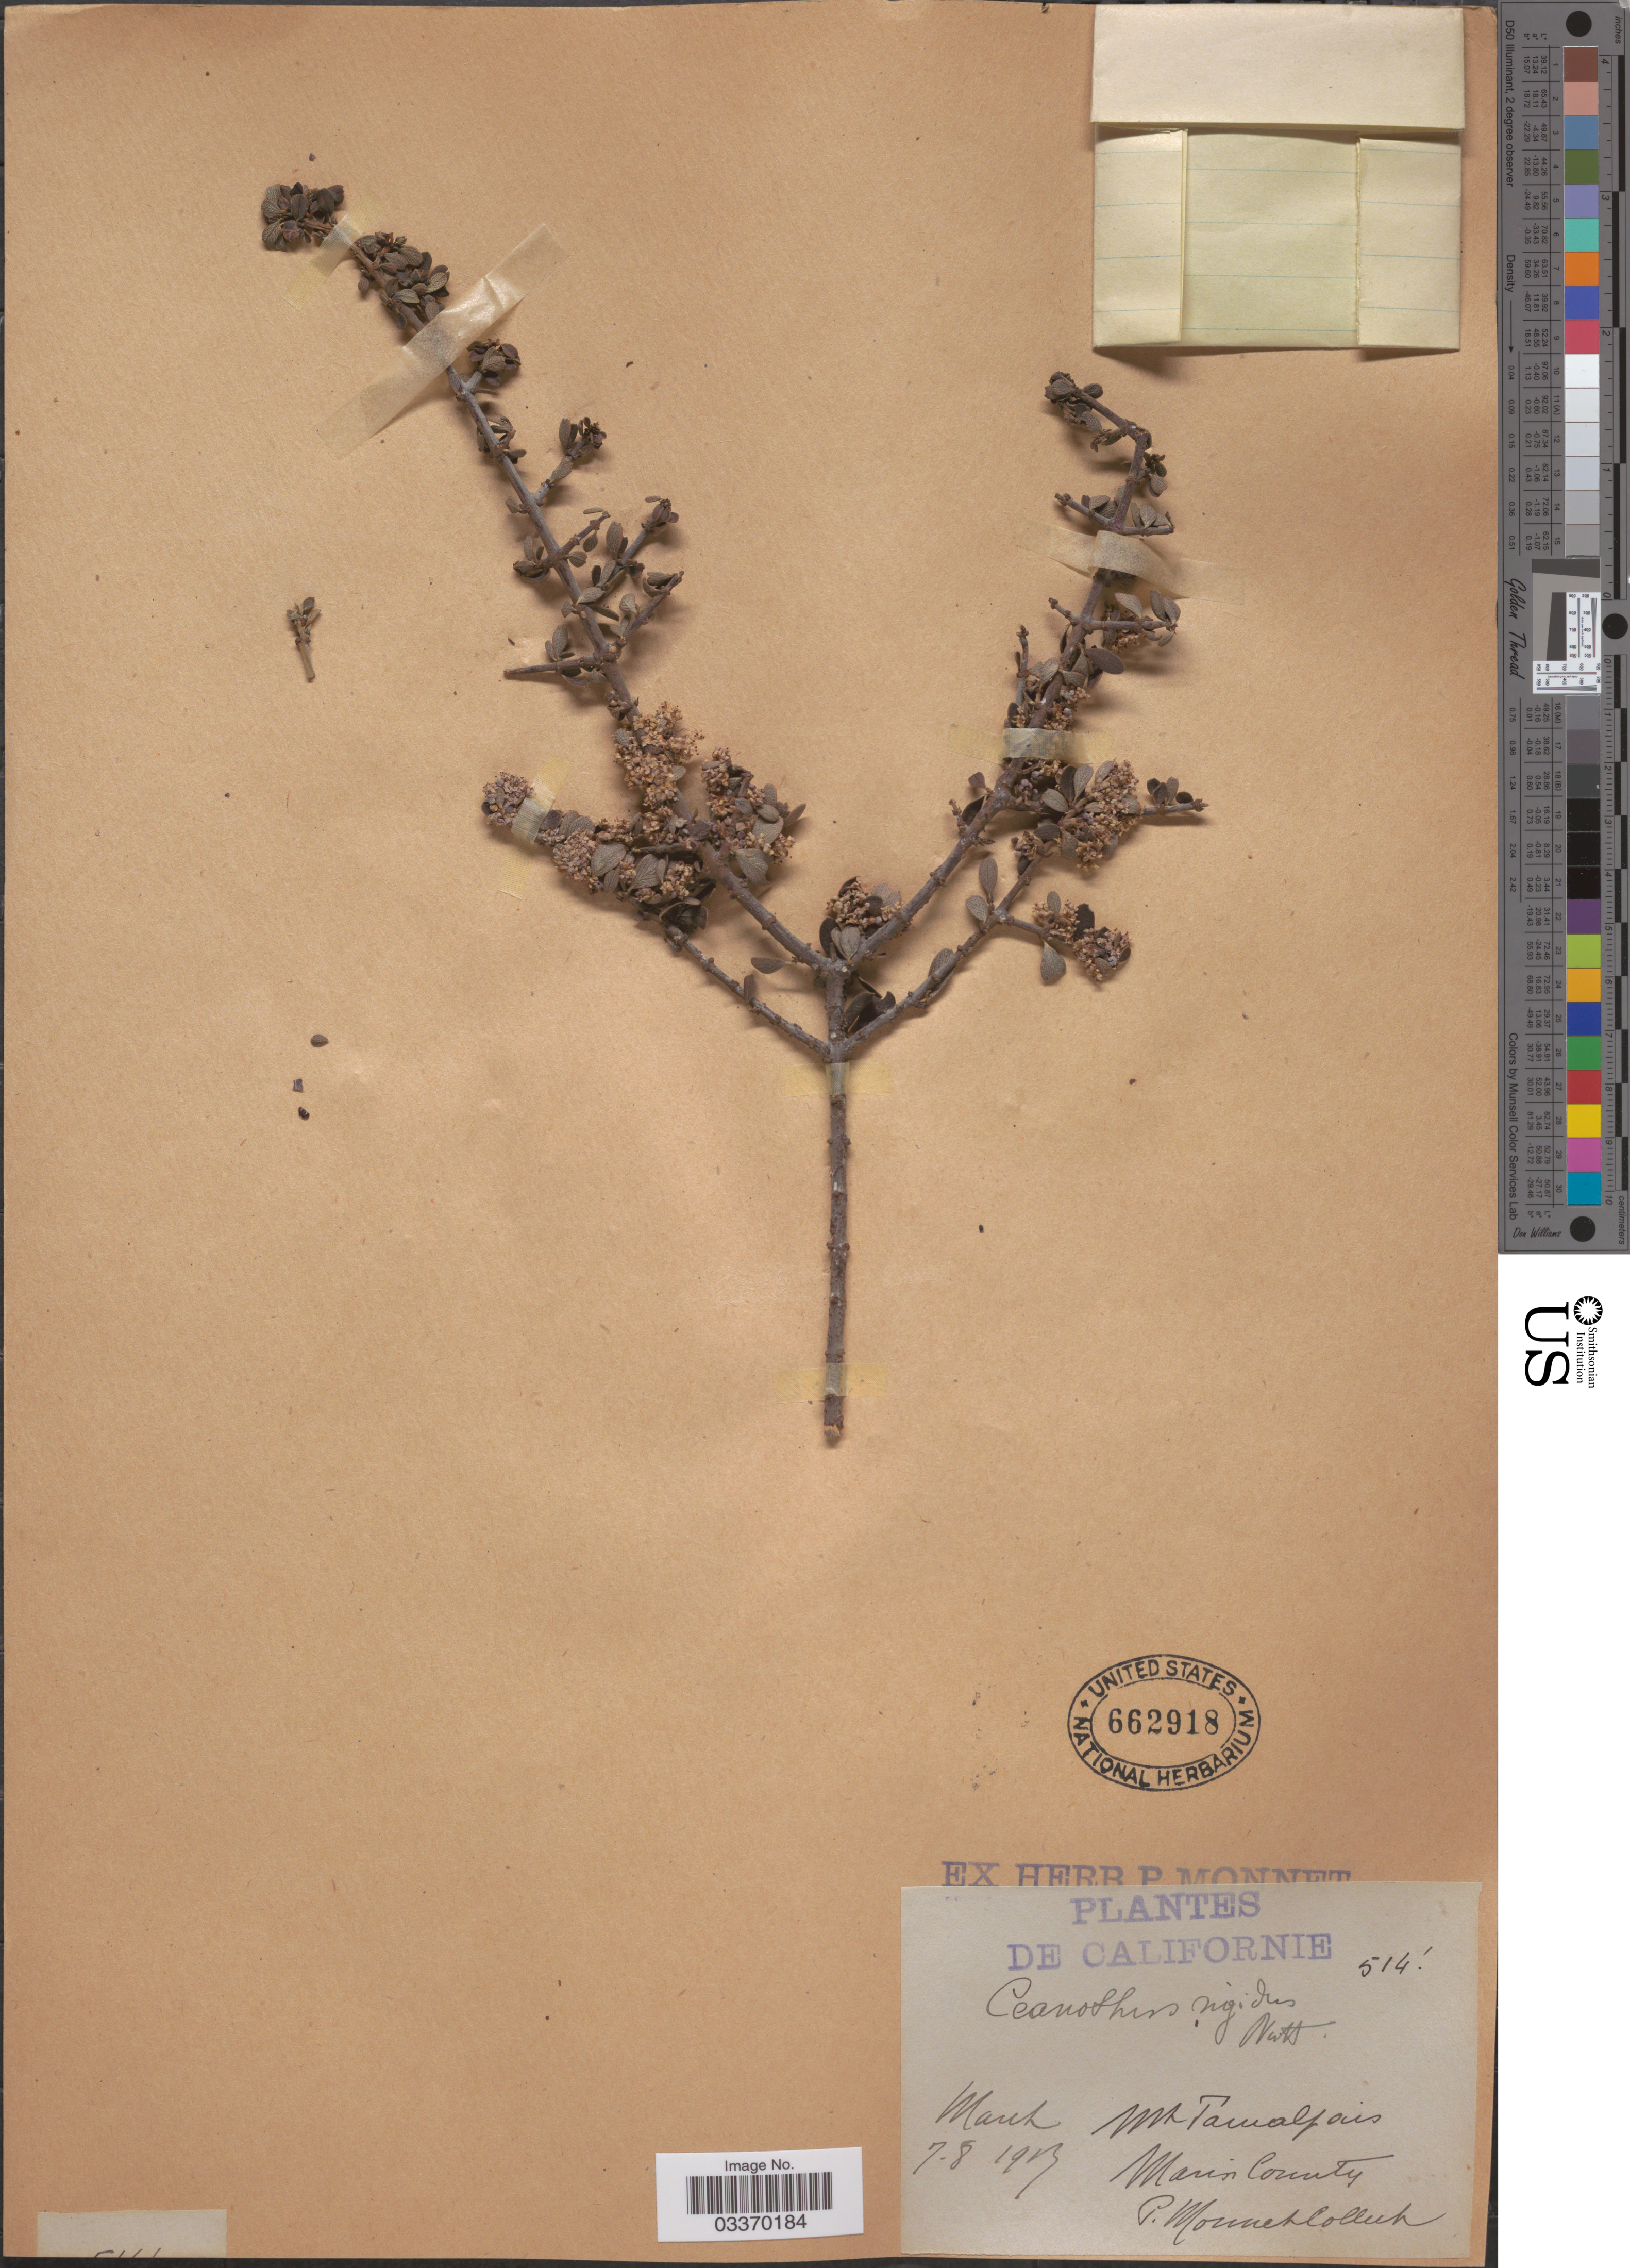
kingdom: Plantae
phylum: Tracheophyta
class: Magnoliopsida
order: Rosales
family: Rhamnaceae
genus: Ceanothus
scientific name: Ceanothus rigidus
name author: Nutt.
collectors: P. Monnet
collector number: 514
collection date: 1913-03-07/1913-03-08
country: United States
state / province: California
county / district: Marin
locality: Mt. Tamalpais, Marin County.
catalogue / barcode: US 662918